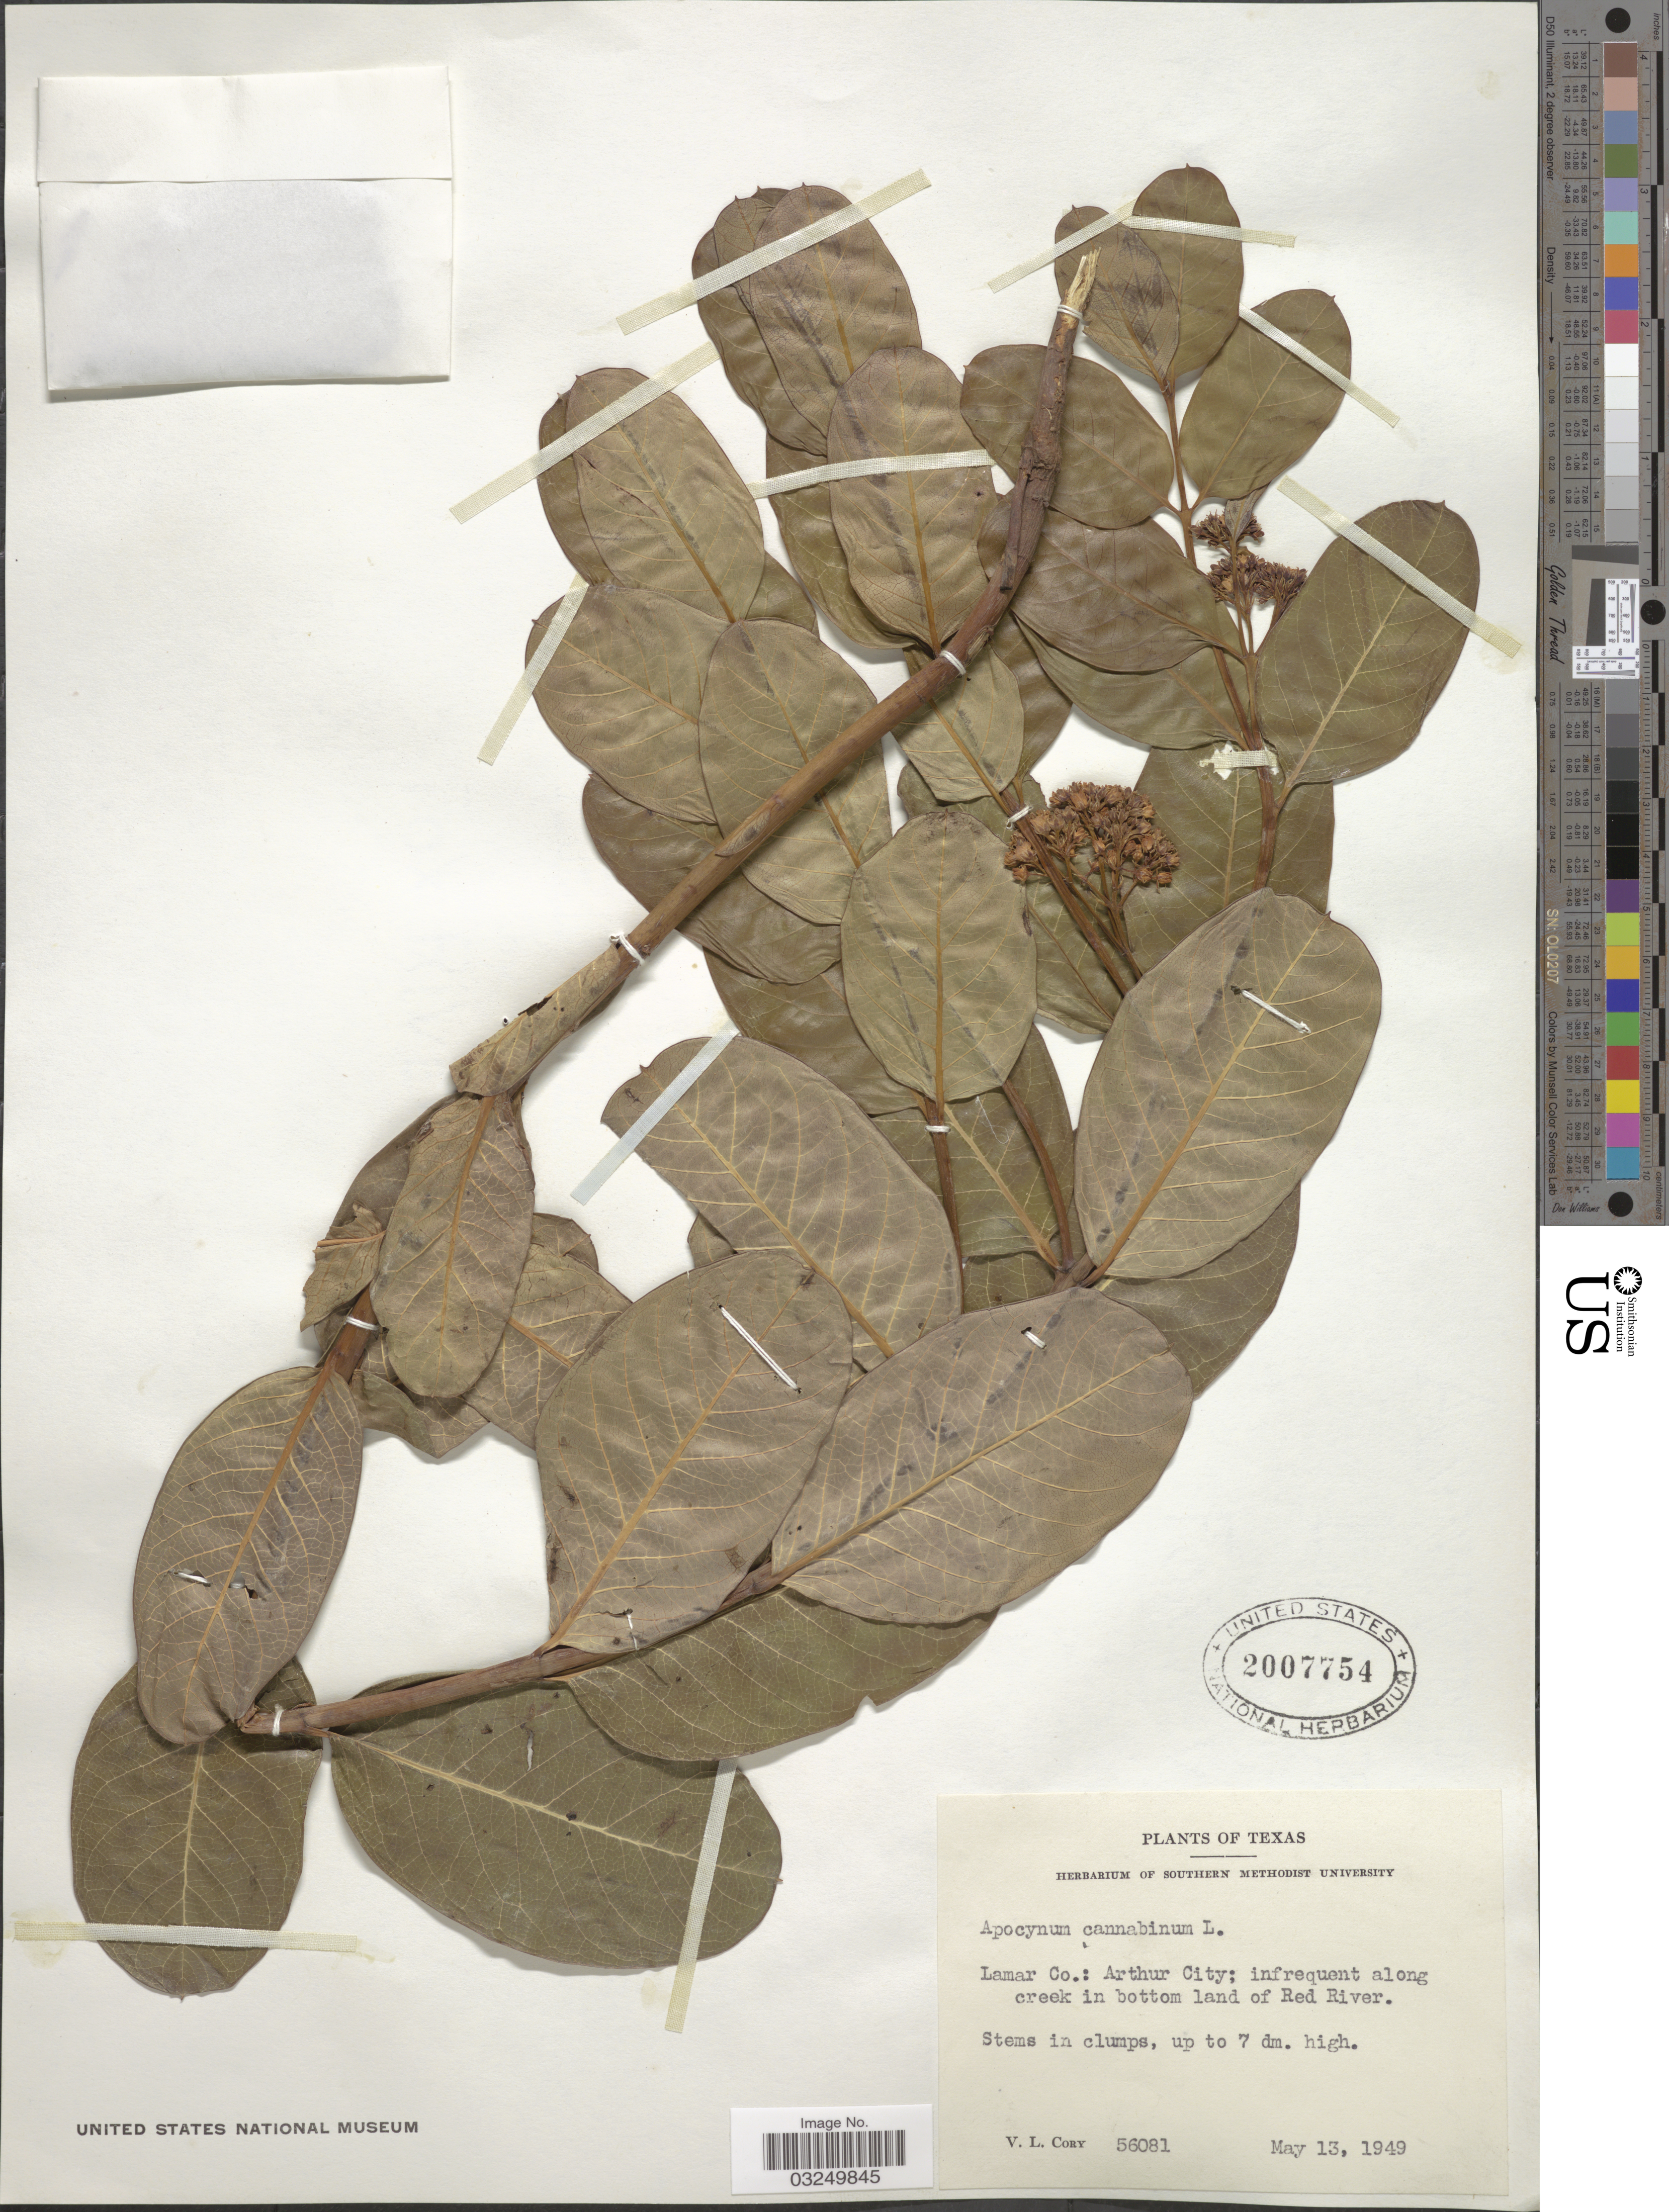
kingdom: Plantae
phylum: Tracheophyta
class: Magnoliopsida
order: Gentianales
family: Apocynaceae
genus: Apocynum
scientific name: Apocynum cannabinum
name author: L.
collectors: V. Cory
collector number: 56081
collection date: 1949-05-13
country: United States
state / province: Texas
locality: Lamar Co.: Arthur City; infrequent along creek in bottom land of Red River.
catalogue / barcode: US 2007754